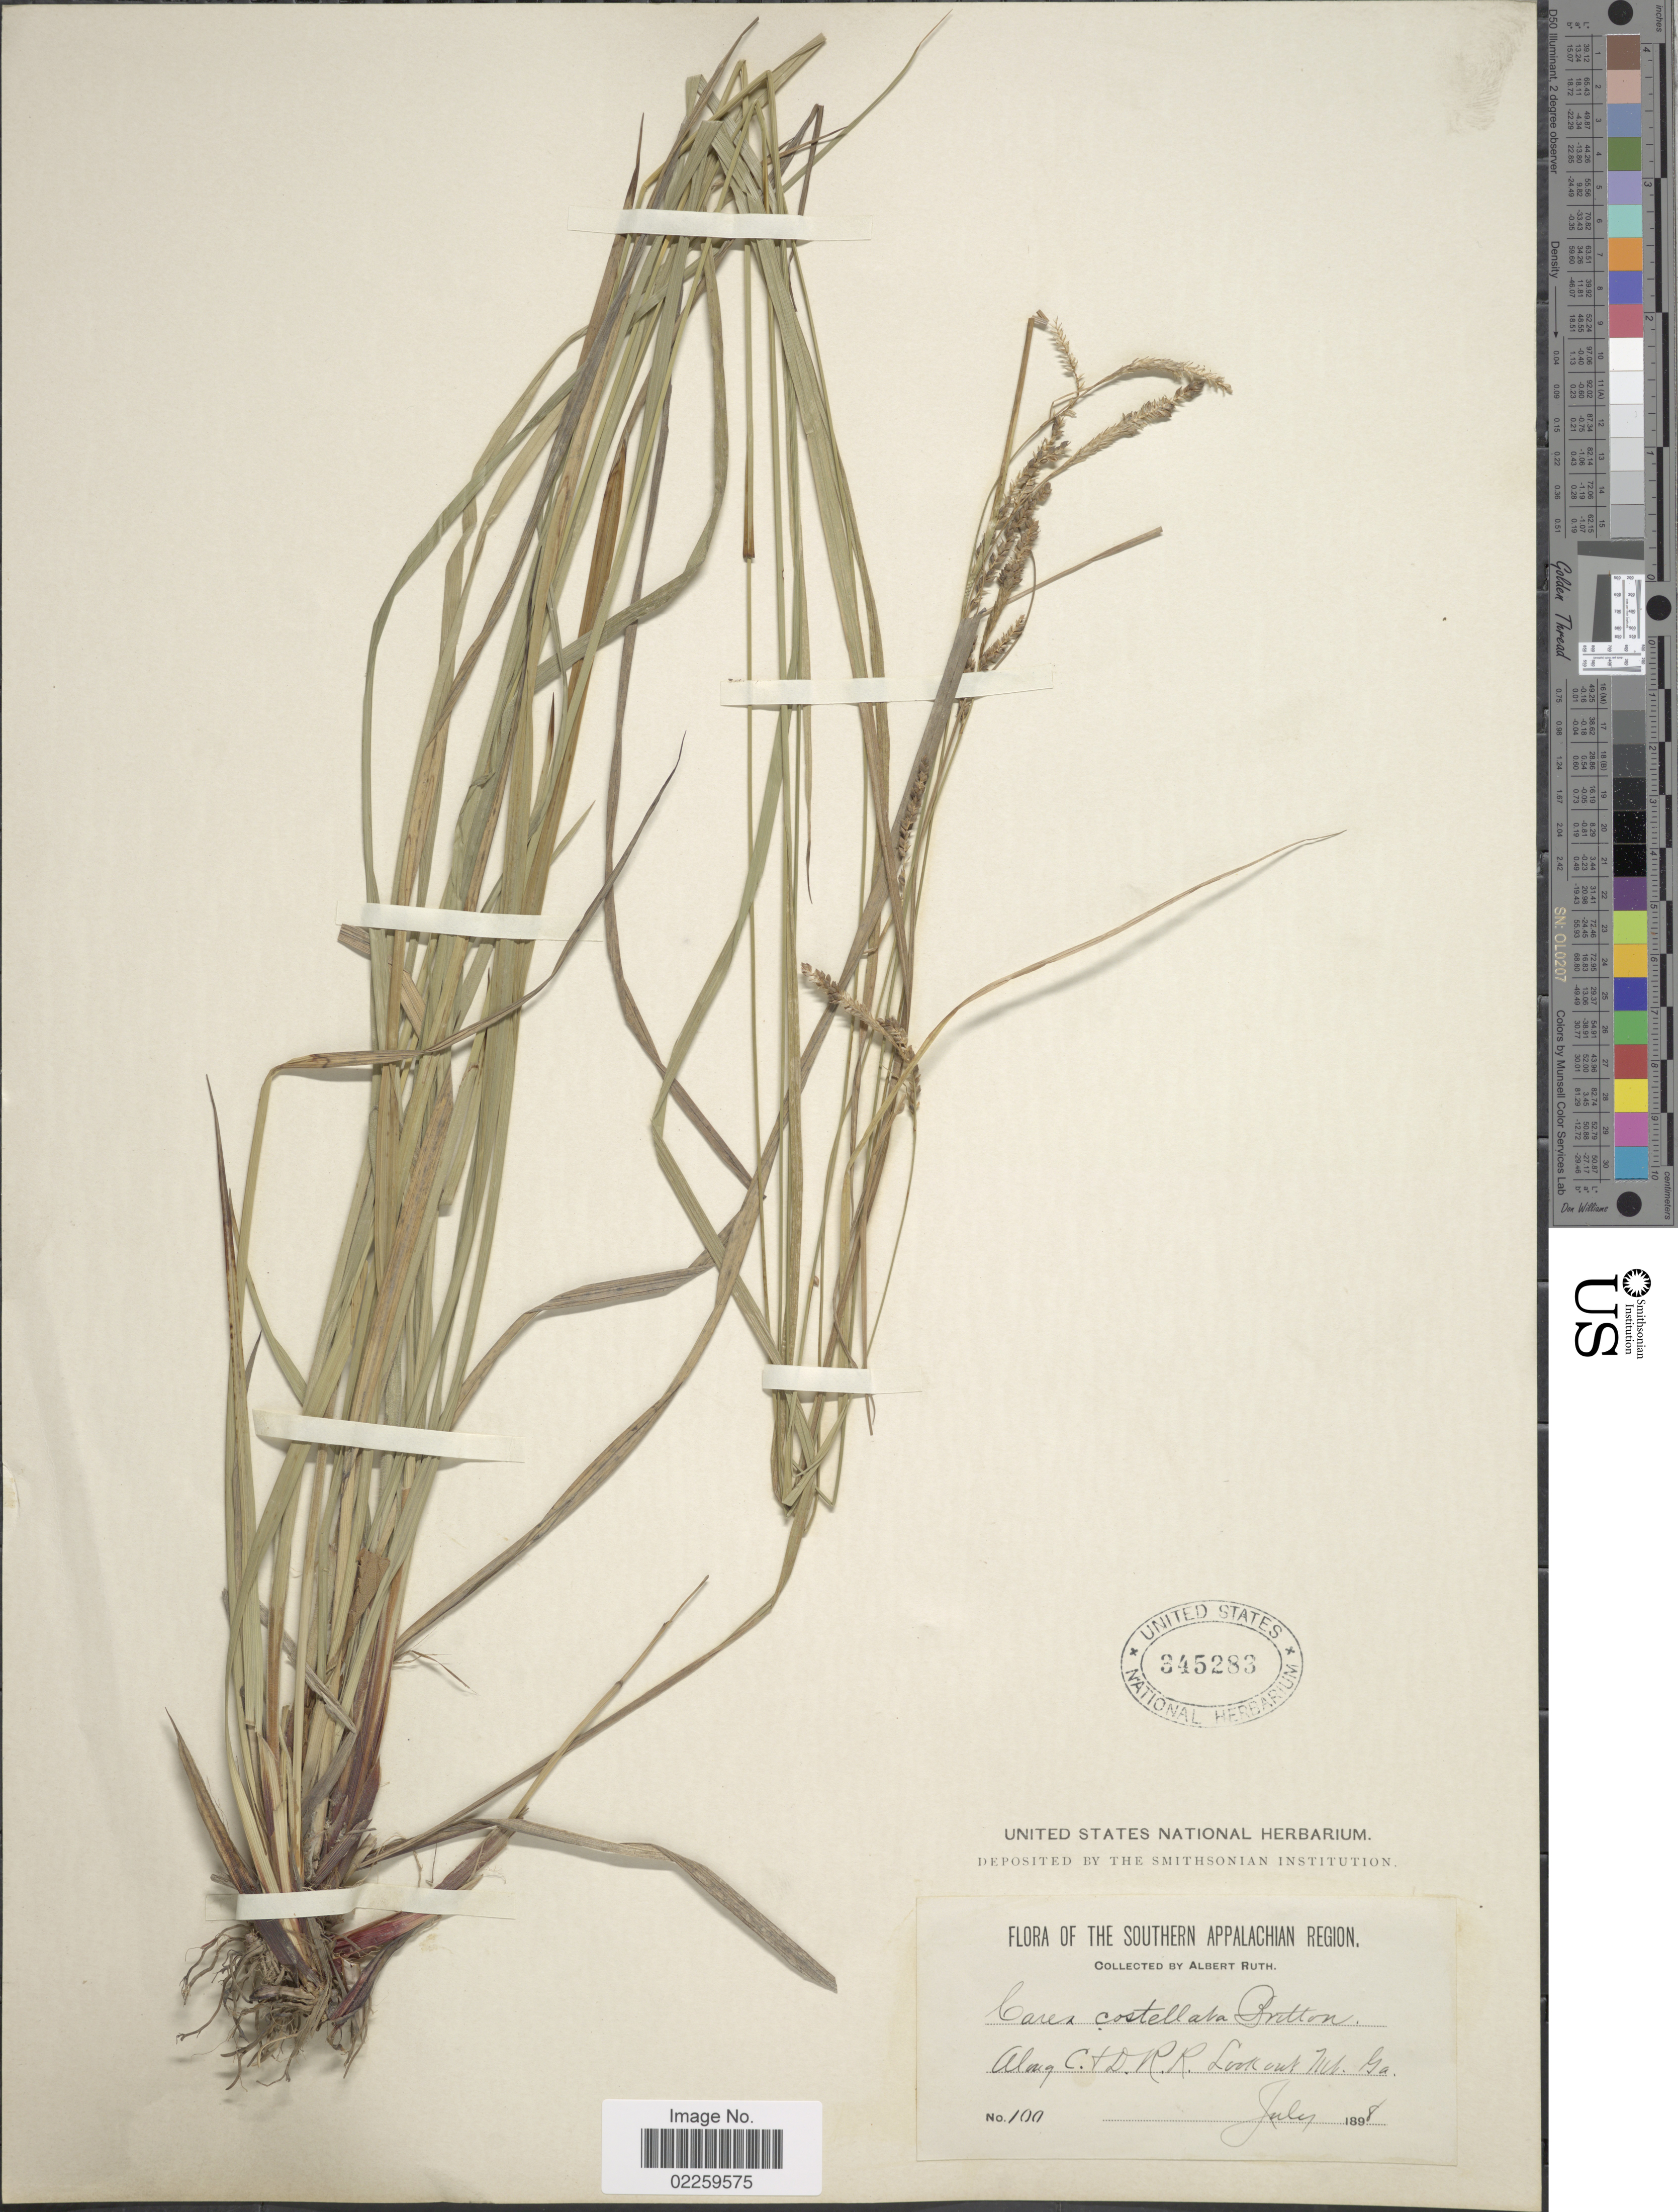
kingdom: Plantae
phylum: Tracheophyta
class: Liliopsida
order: Poales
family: Cyperaceae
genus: Carex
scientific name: Carex virescens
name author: Muhl. ex Willd.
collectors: A. Ruth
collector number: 100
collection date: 1898-07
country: United States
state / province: Georgia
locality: Along C.+D.R.R., Lookout Mt. Ga. Southern Appalachan Region.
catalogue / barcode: US 345283